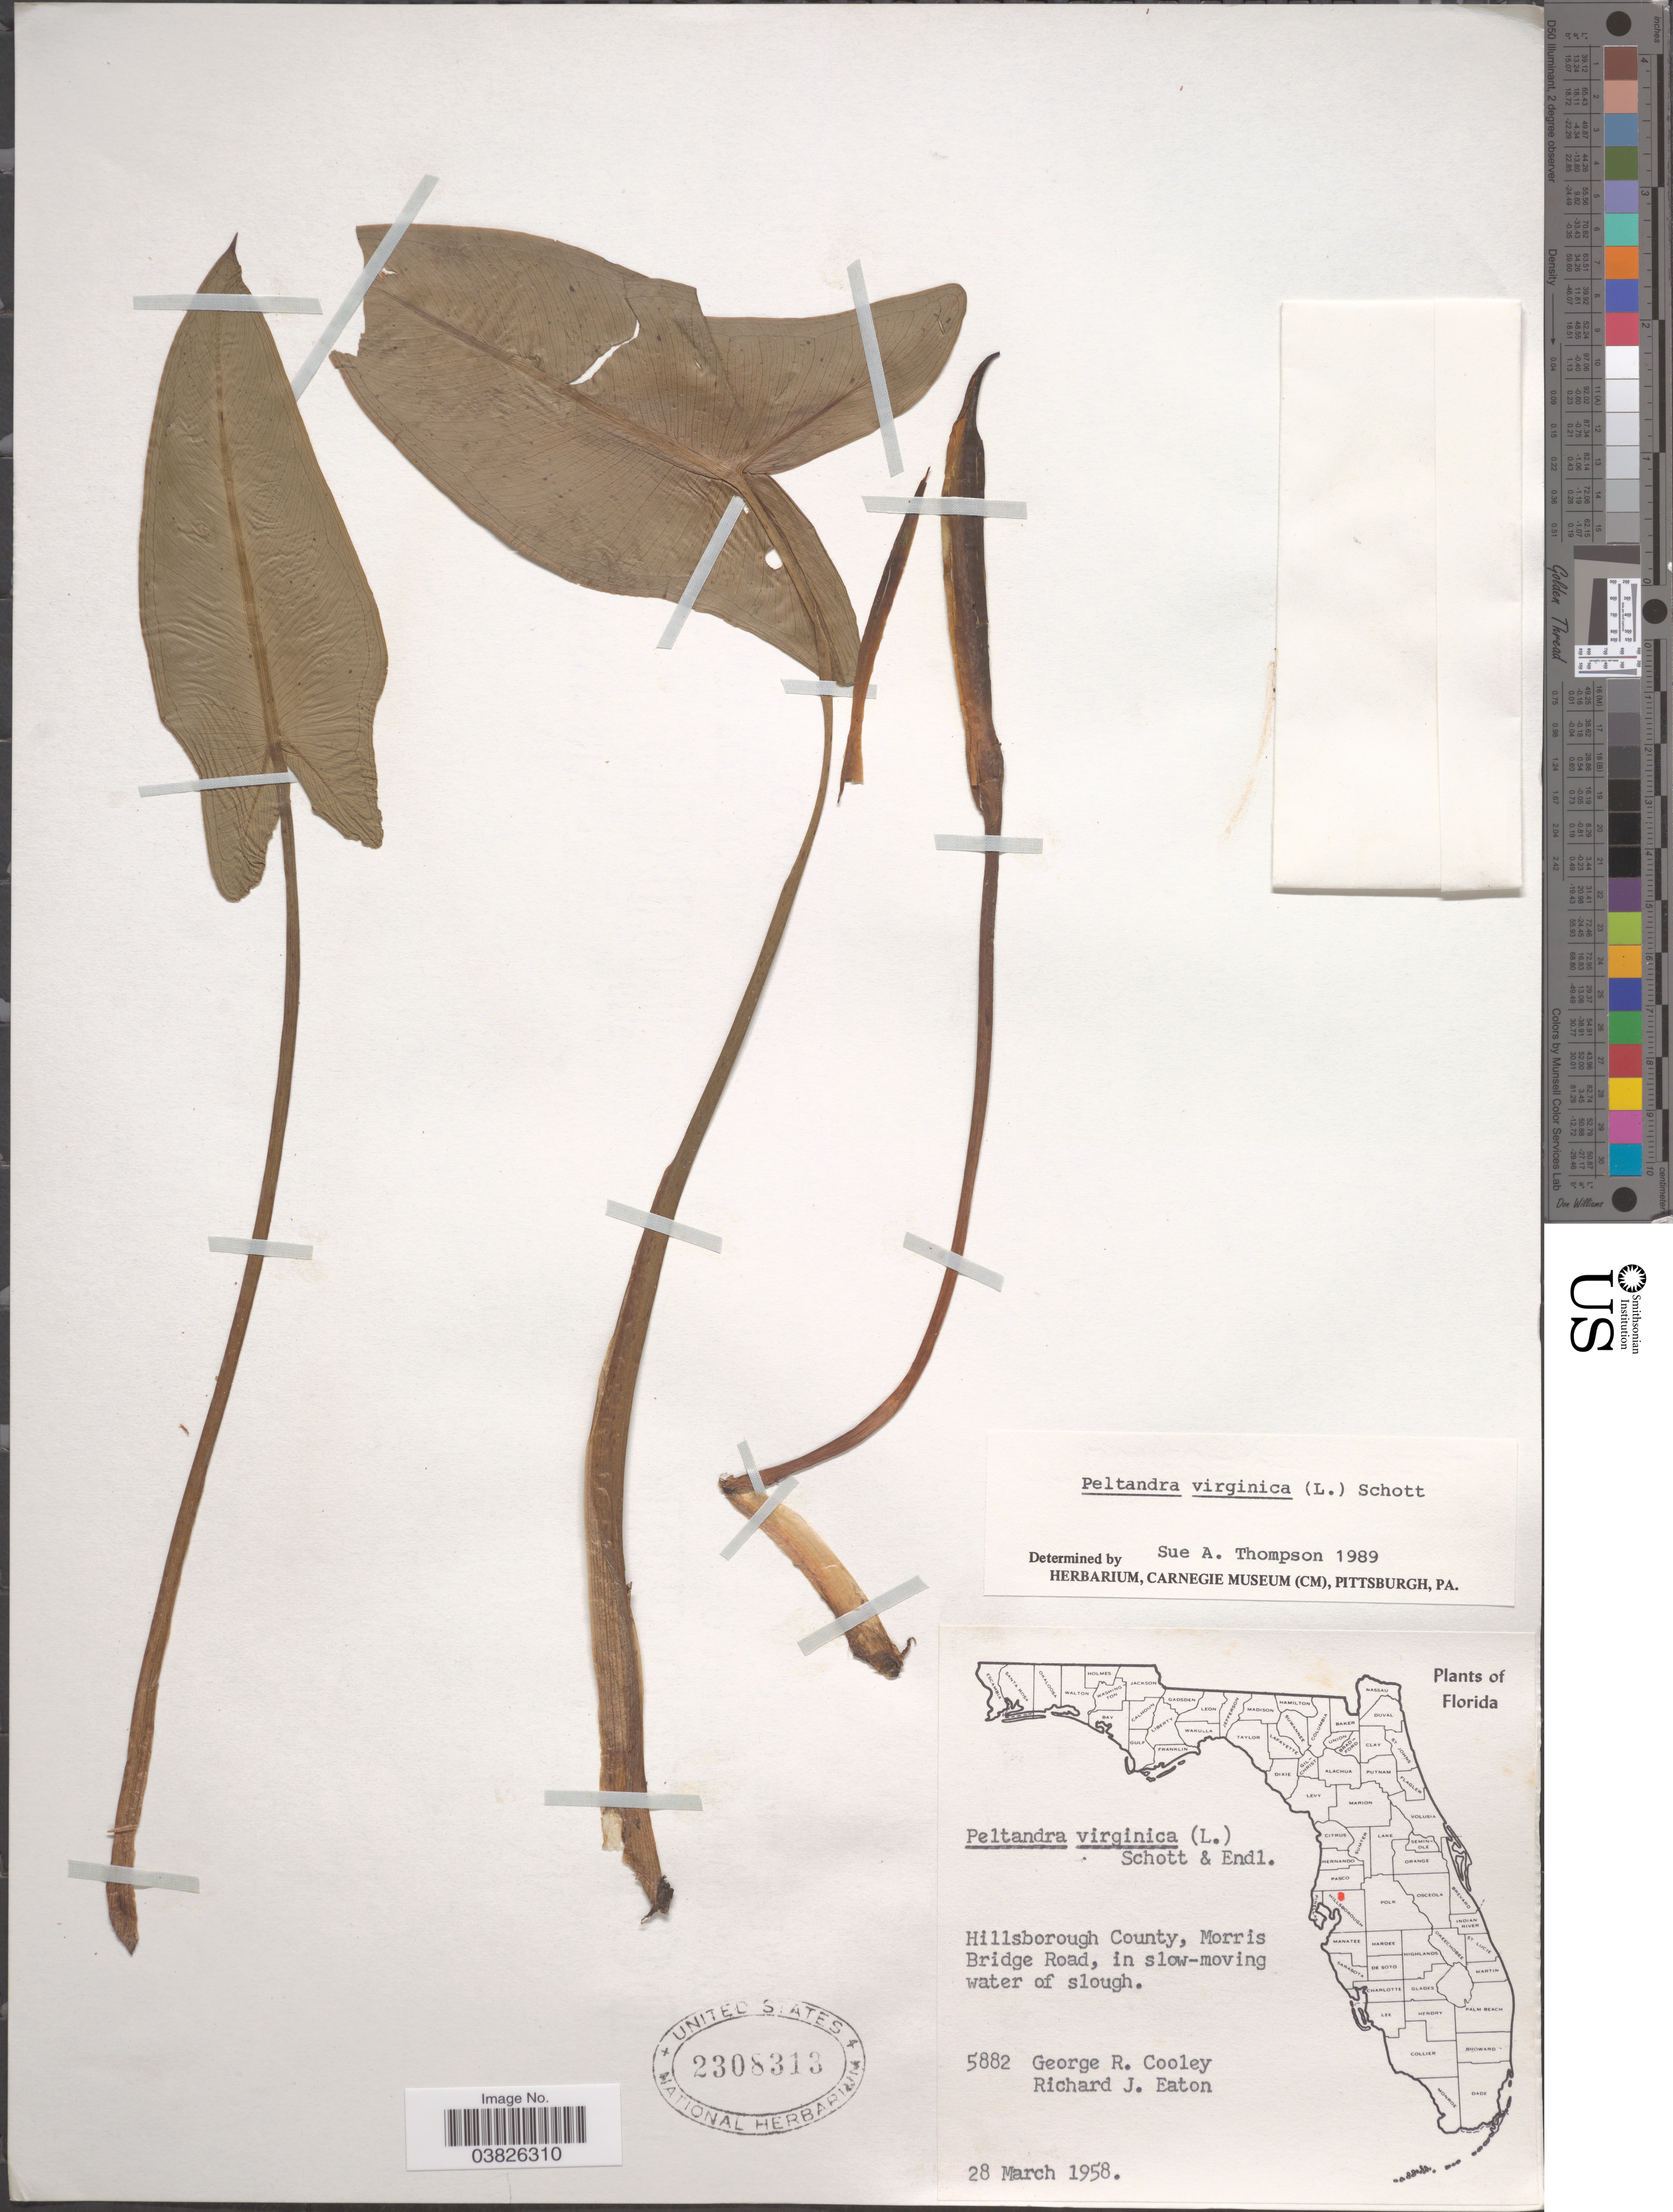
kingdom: Plantae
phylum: Tracheophyta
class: Liliopsida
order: Alismatales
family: Araceae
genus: Peltandra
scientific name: Peltandra virginica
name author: (L.) Schott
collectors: G. R. Cooley & R. J. Eaton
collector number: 5882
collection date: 1958-03-28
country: United States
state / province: Florida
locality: Hillsborough County, Morris Bridge Road, in slow-moving water of slough.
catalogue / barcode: US 2308313